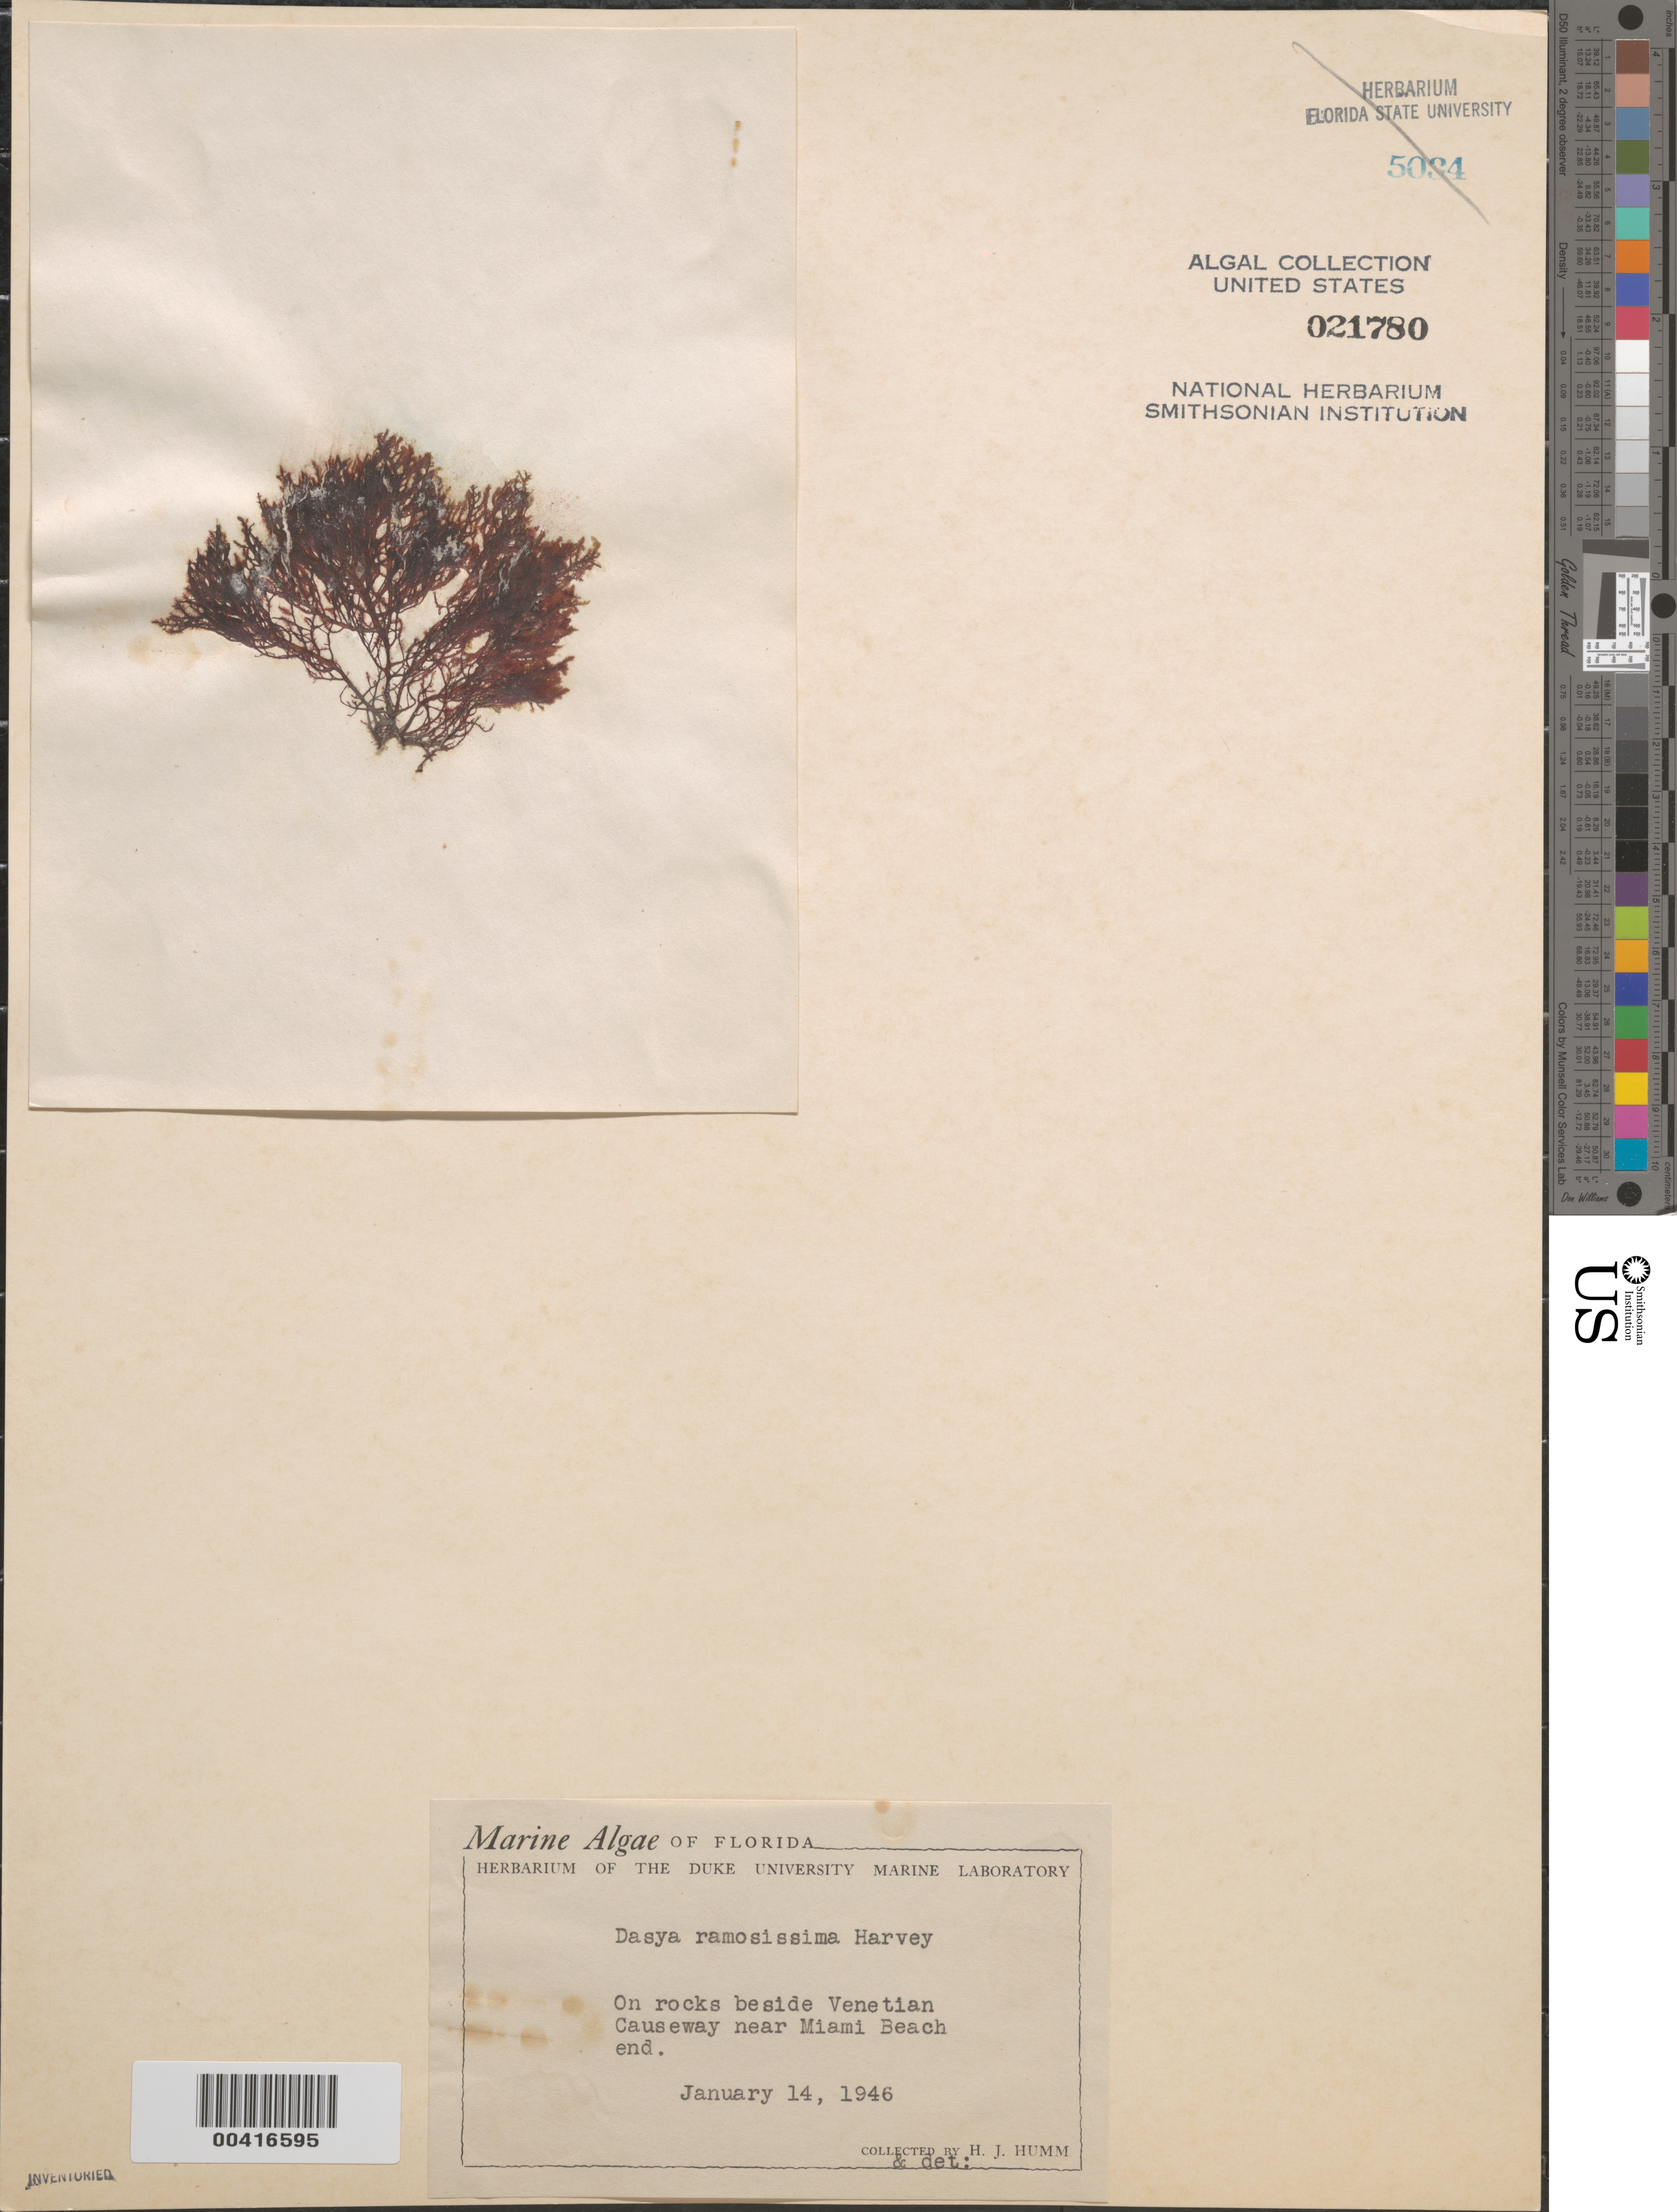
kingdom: Plantae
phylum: Rhodophyta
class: Florideophyceae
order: Ceramiales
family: Dasyaceae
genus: Dasya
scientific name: Dasya ramosissima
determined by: Humm, Harold J.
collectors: H. J. Humm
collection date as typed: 14 Jan 1946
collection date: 1946-01-14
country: United States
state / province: Florida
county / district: Miami-Dade County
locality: Venetian Causeway near Miami Beach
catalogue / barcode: US 21780